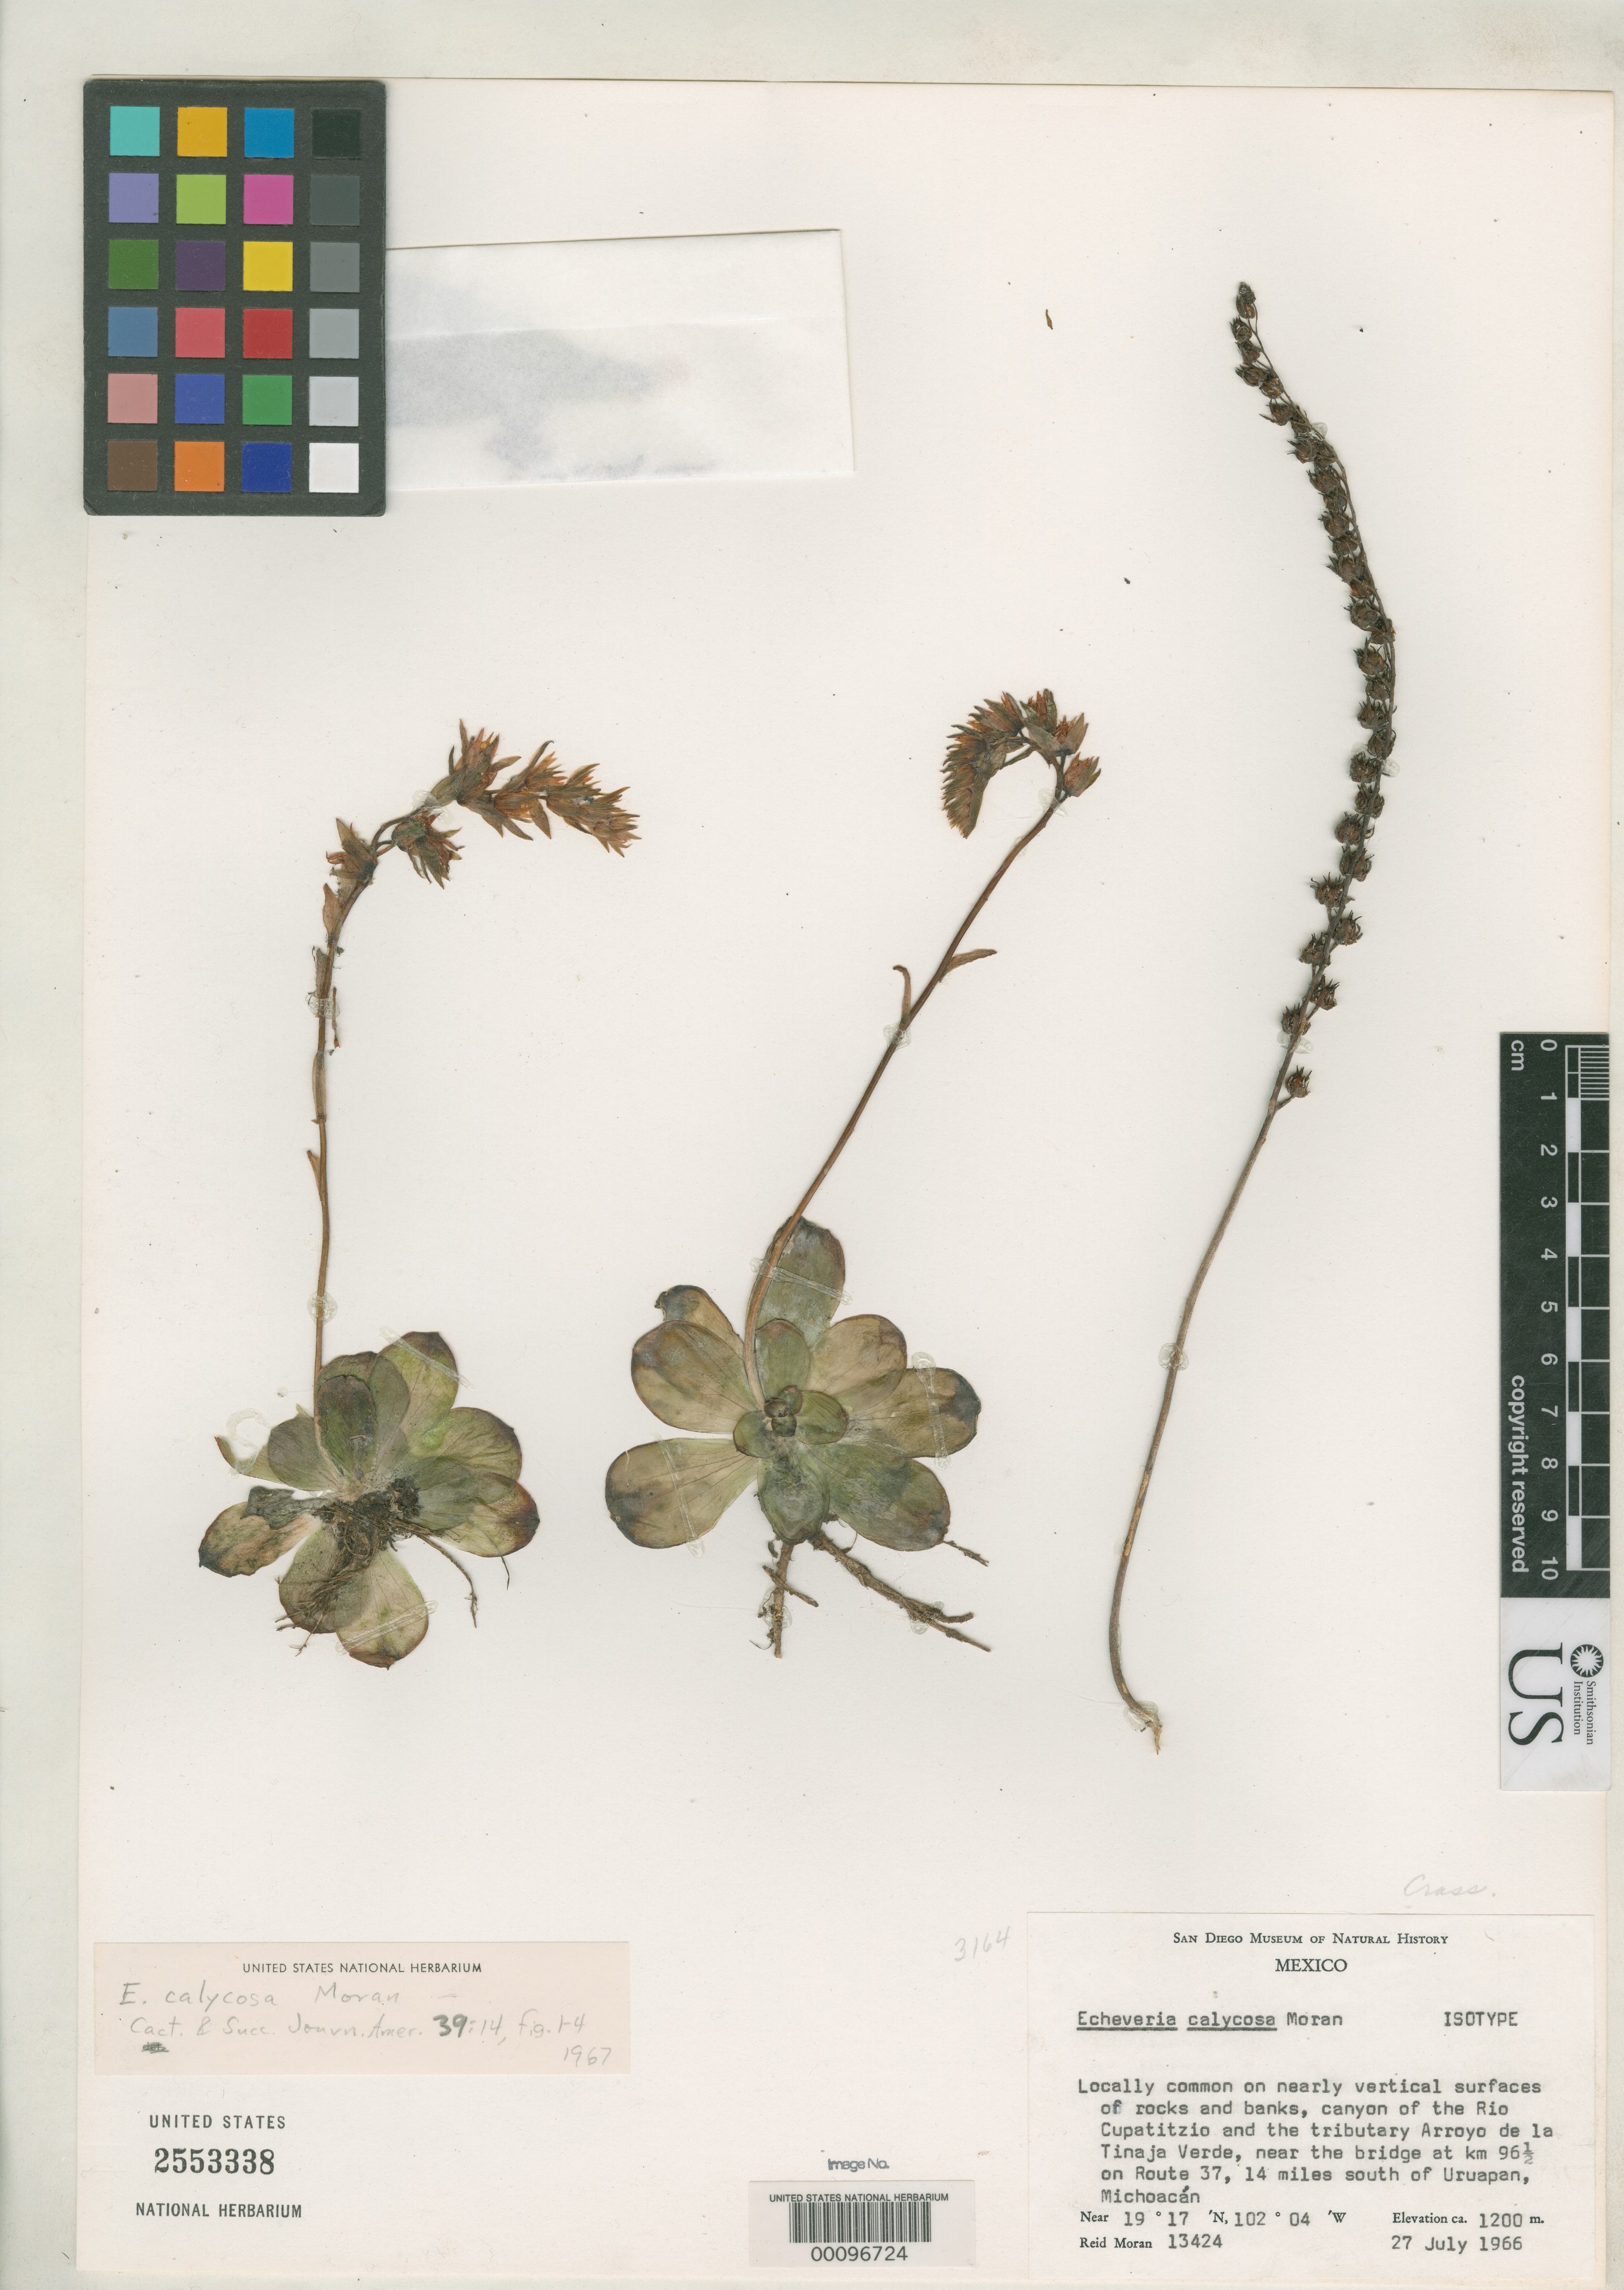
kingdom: Plantae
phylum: Tracheophyta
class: Magnoliopsida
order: Saxifragales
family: Crassulaceae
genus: Echeveria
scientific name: Echeveria calycosa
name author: Moran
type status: Isotype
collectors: R. V. Moran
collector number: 13424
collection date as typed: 27 Jul 1966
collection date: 1966-07-27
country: Mexico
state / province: Michoacán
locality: Canyon of the Rio Cupatitzio near Urupan.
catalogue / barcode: US 2553338